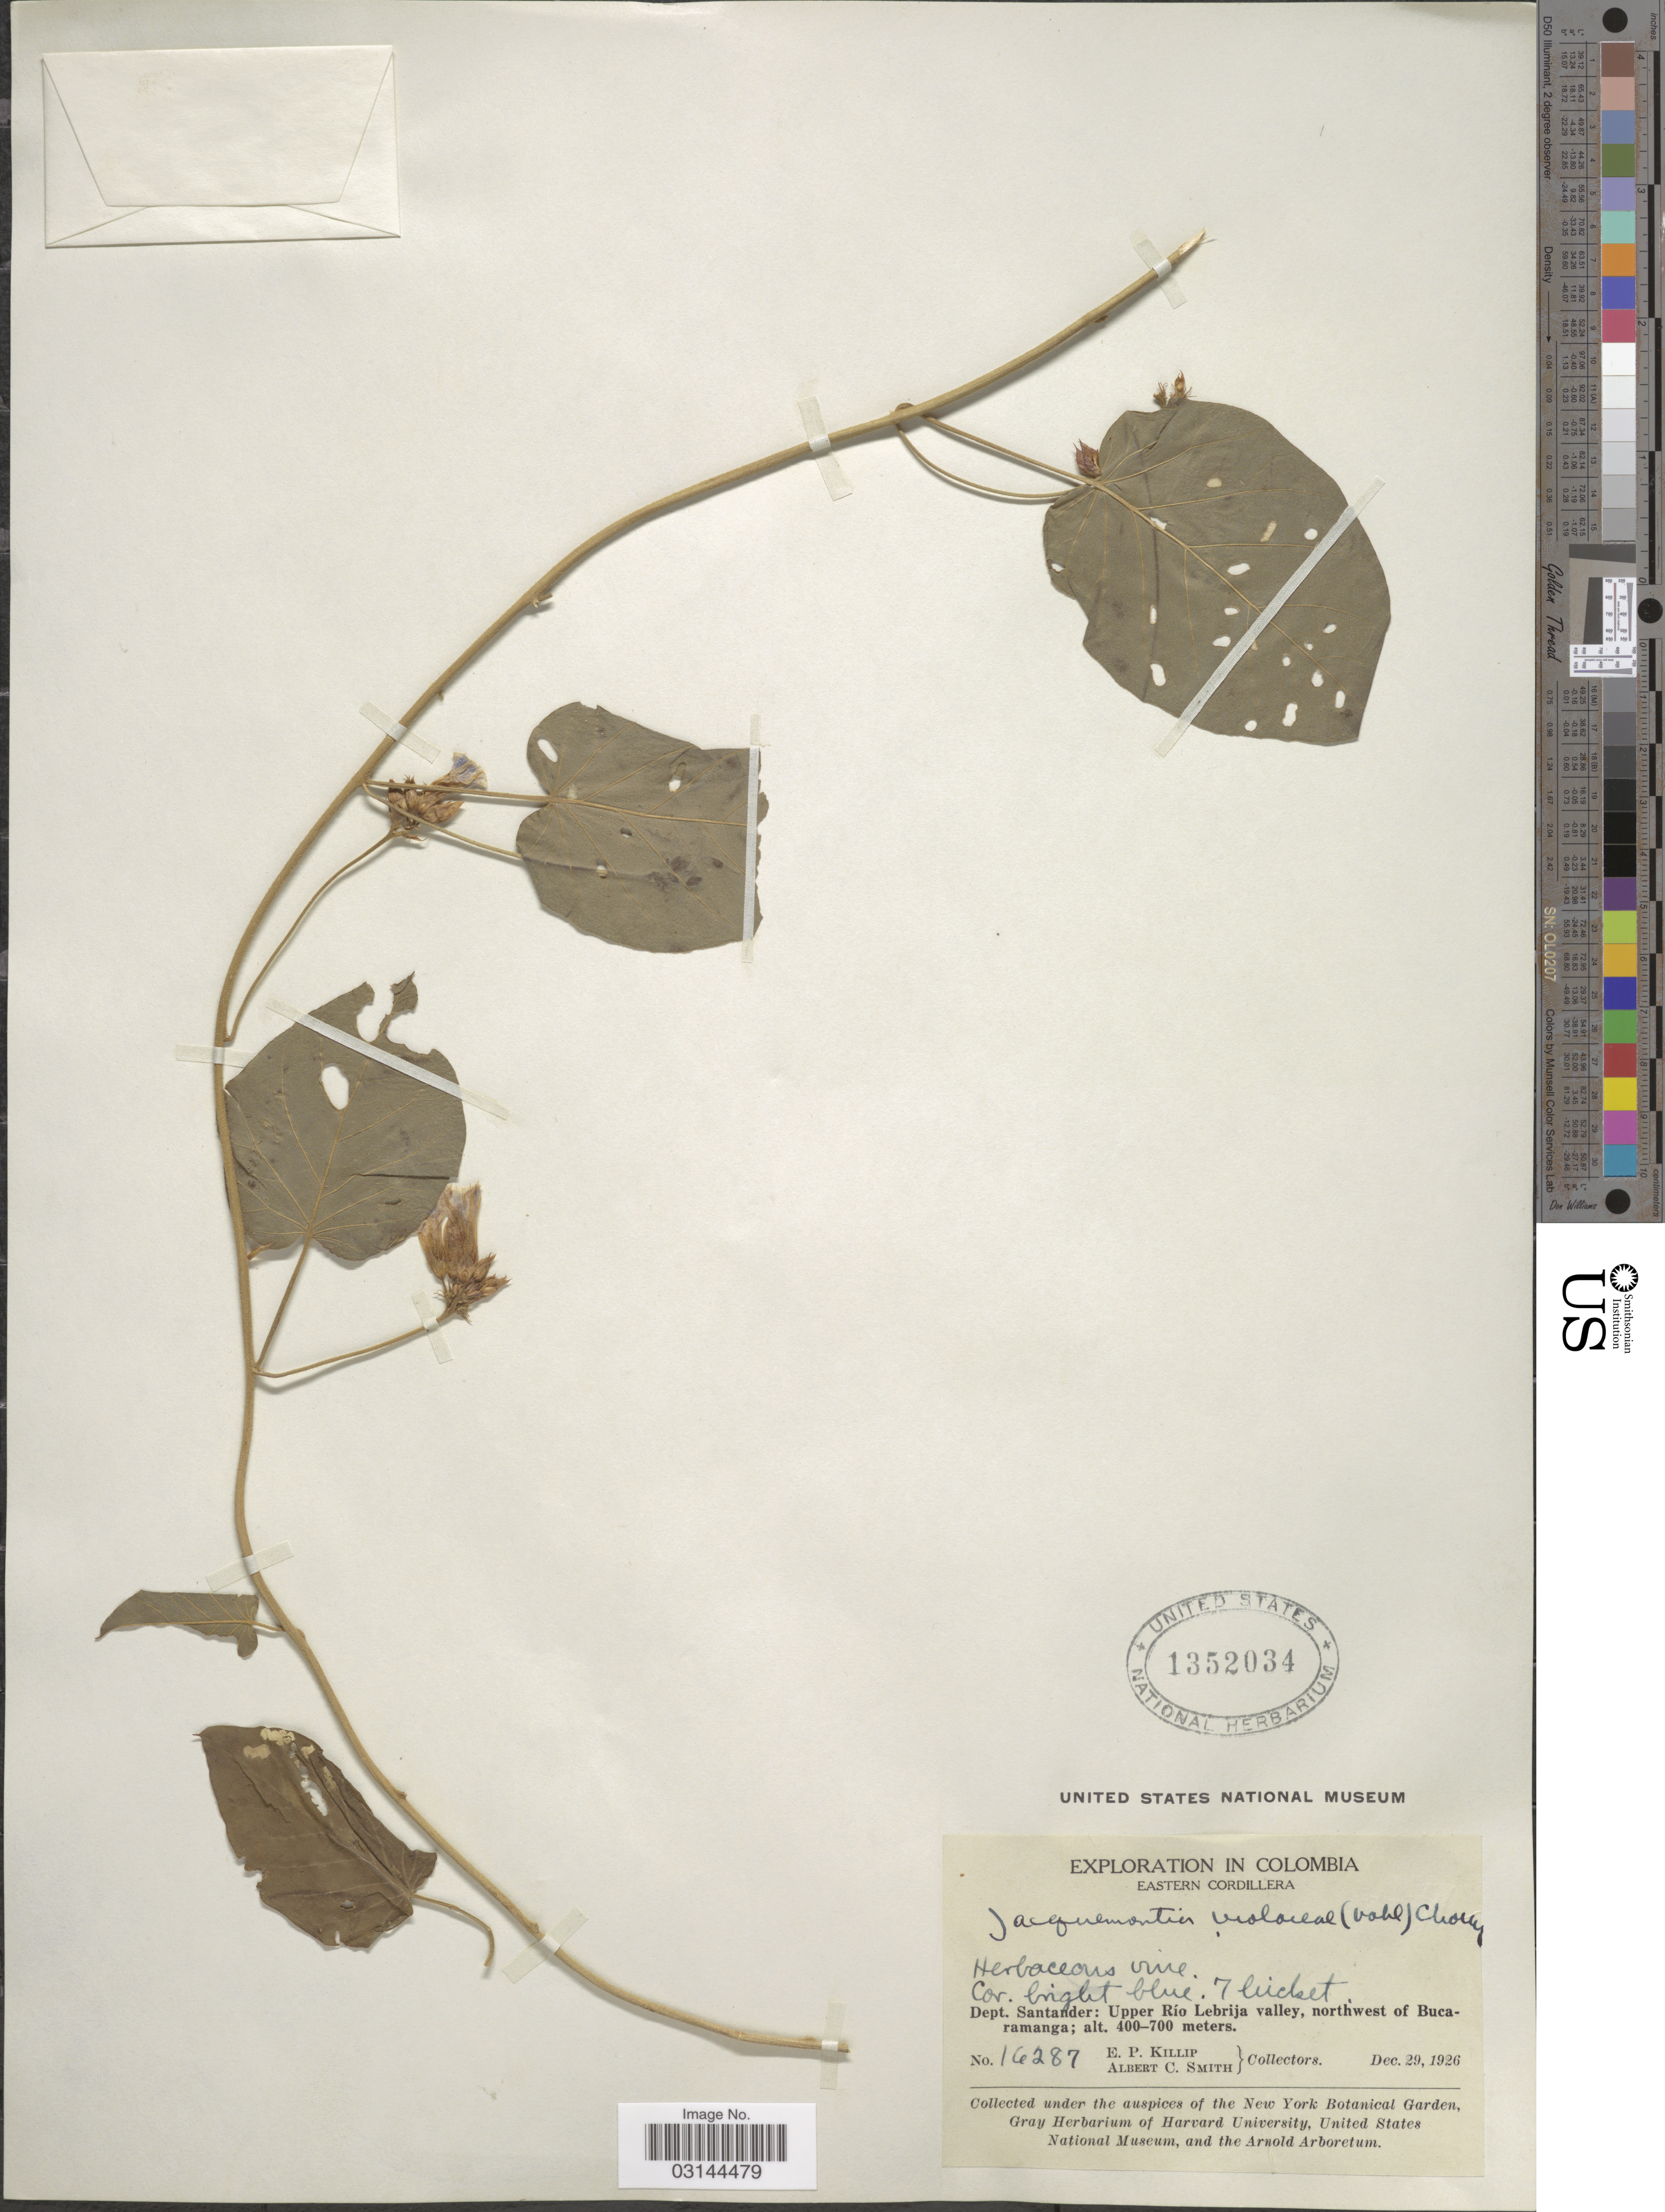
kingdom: Plantae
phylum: Tracheophyta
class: Magnoliopsida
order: Solanales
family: Convolvulaceae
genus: Jacquemontia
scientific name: Jacquemontia violacea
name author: Choisy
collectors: E. P. Killip & A. C. Smith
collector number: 16287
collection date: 1926-12-29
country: Colombia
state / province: Santander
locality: Eastern Cordillera. Dept. Santander: Upper Río Lebrija valley, northwest of Bucaramanga.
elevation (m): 400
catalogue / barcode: US 1352034